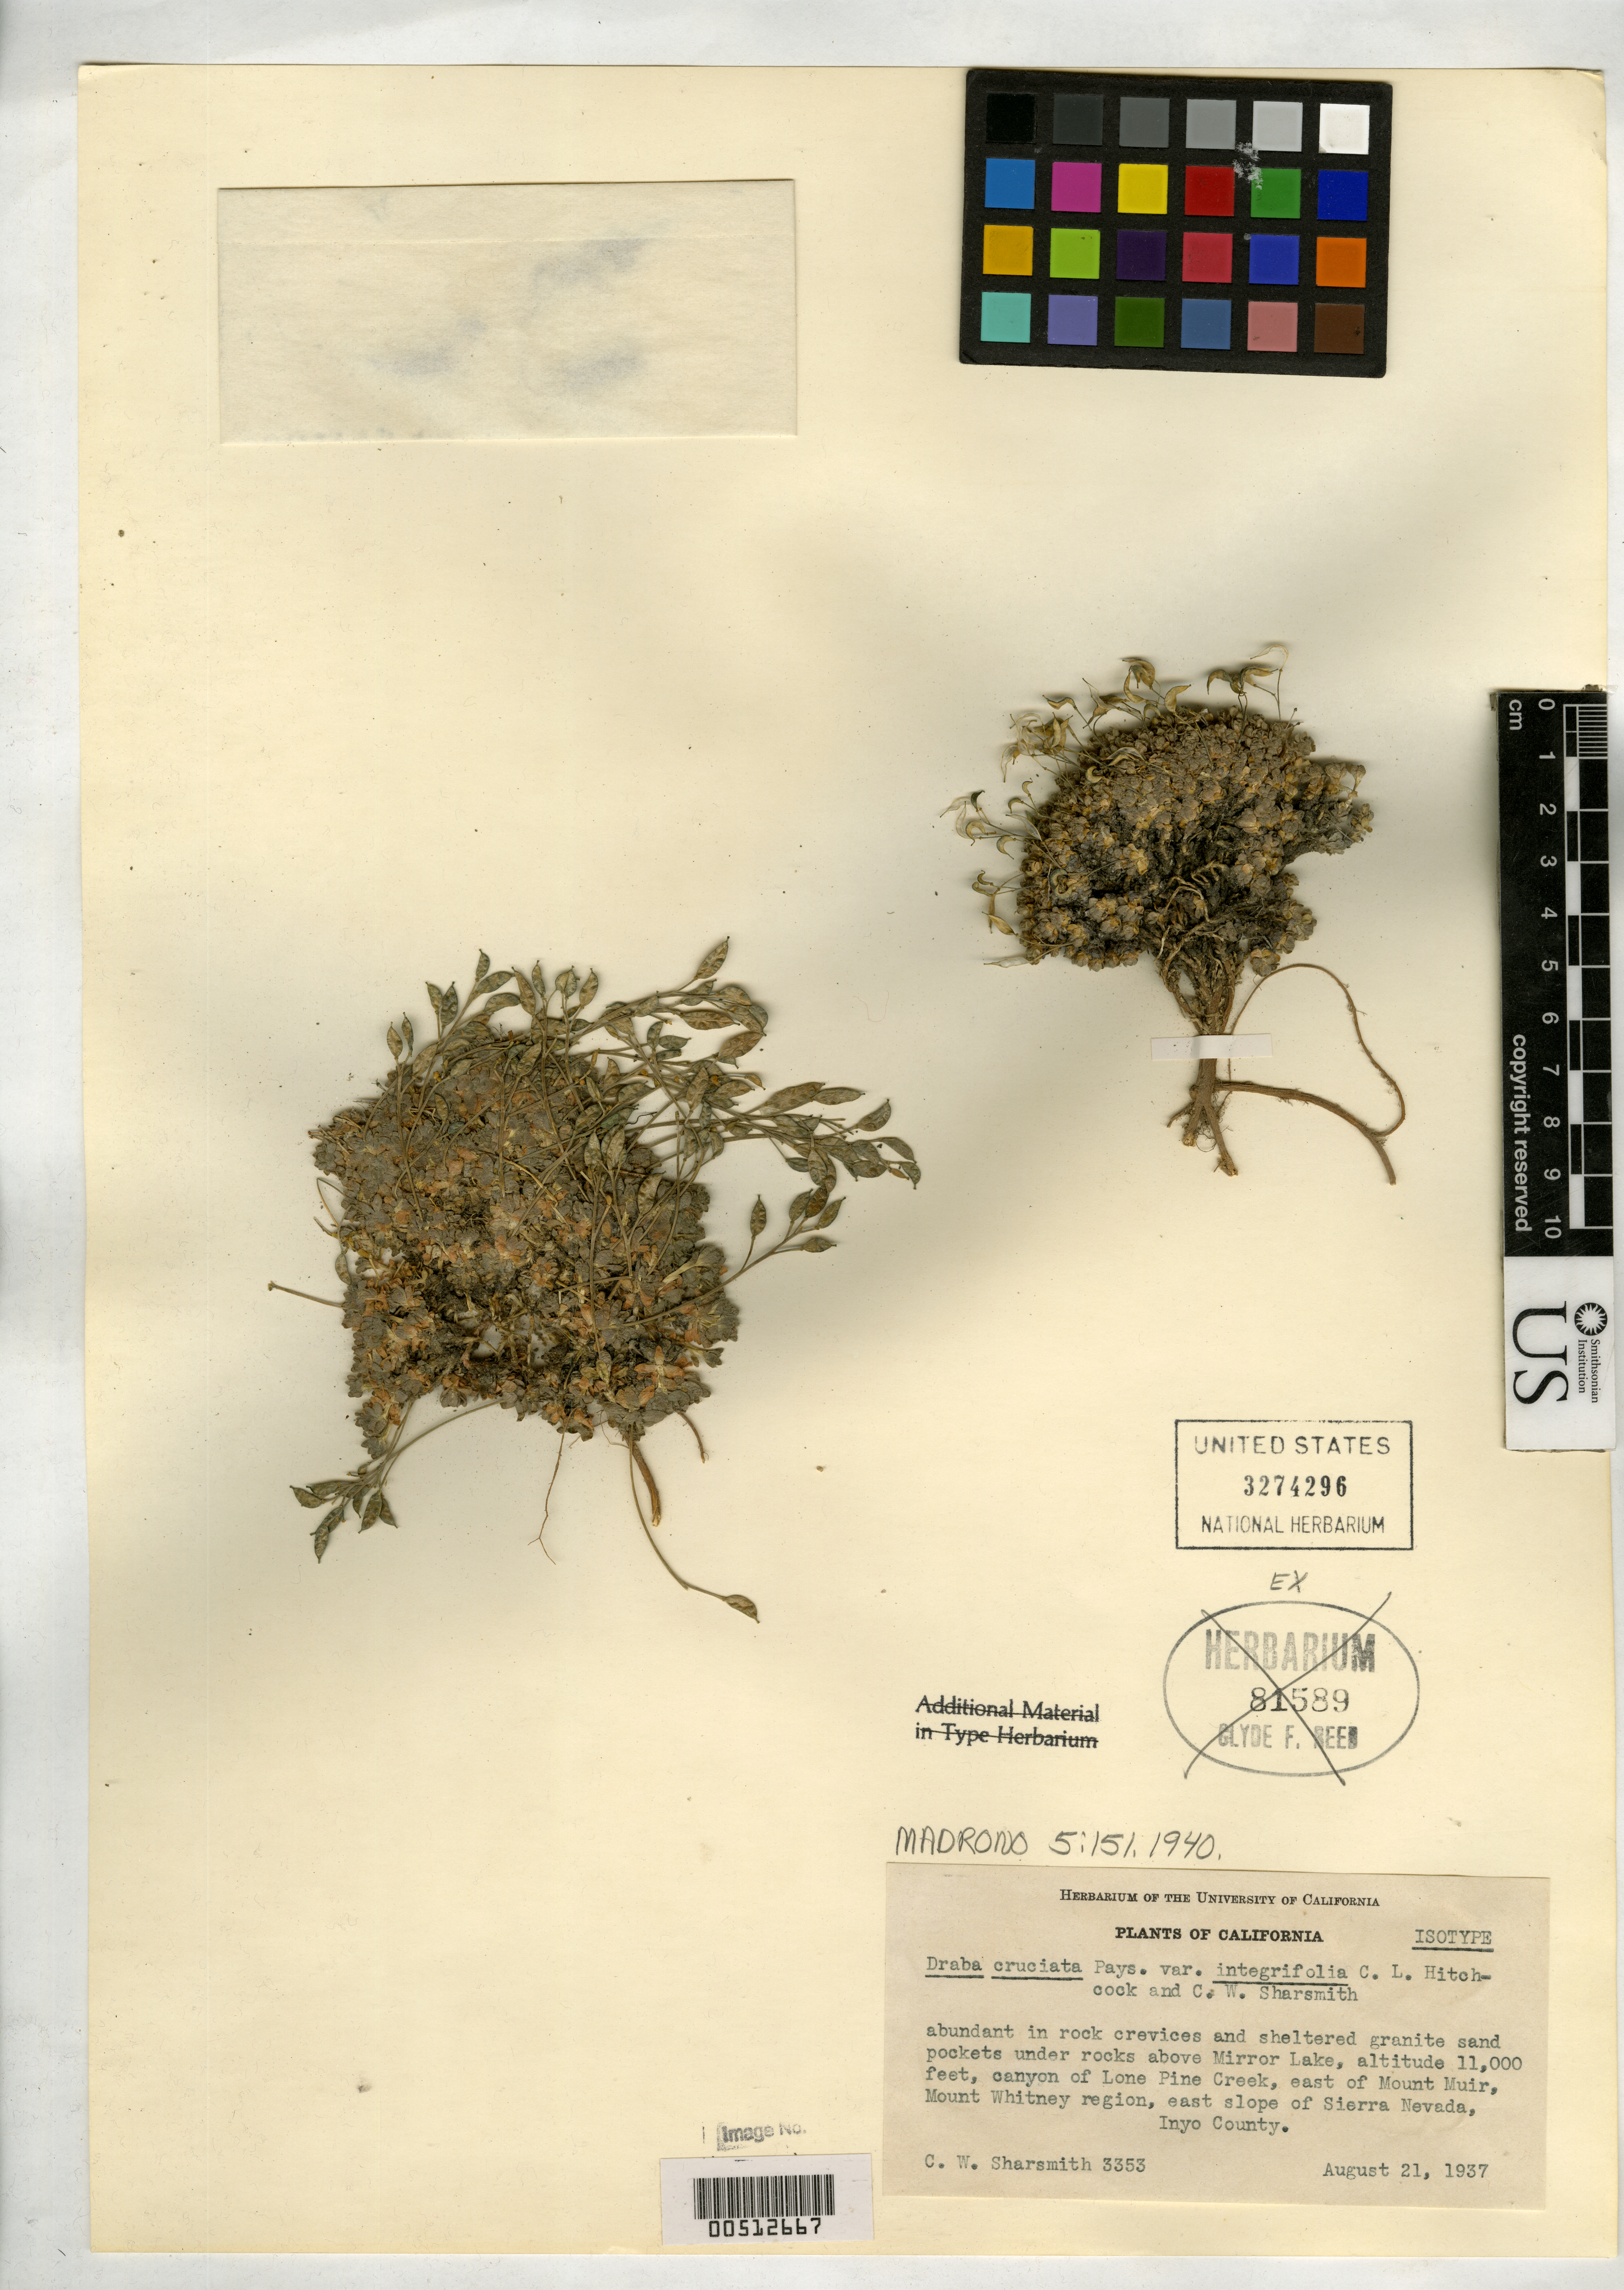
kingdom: Plantae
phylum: Tracheophyta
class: Magnoliopsida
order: Brassicales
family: Brassicaceae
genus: Draba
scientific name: Draba cruciata var. integrifolia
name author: C.L. Hitchc. & Sharsm.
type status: Isotype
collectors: C. Sharsmith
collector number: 3353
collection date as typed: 21 Aug 1937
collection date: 1937-08-21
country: United States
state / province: California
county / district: Inyo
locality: Above Mirror Lake, canyon of Lone Pine Creek, east of Mount Muir, Mount Whitney region, east slope of Sierra Nevada.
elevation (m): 3353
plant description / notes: Also a type of Draba sharsmithii Rollins & R.A. Price, nom. nov.; Based on Draba cruciata var. integrifolia C.L. Hitchc. & C.W. Sharsmith, non Draba integrifolia (S. Watson) Greene.; Also a type of Draba cruciata var. integrifolia C.L. Hitchc. & C.W. Sharsmith.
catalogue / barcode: US 3274296